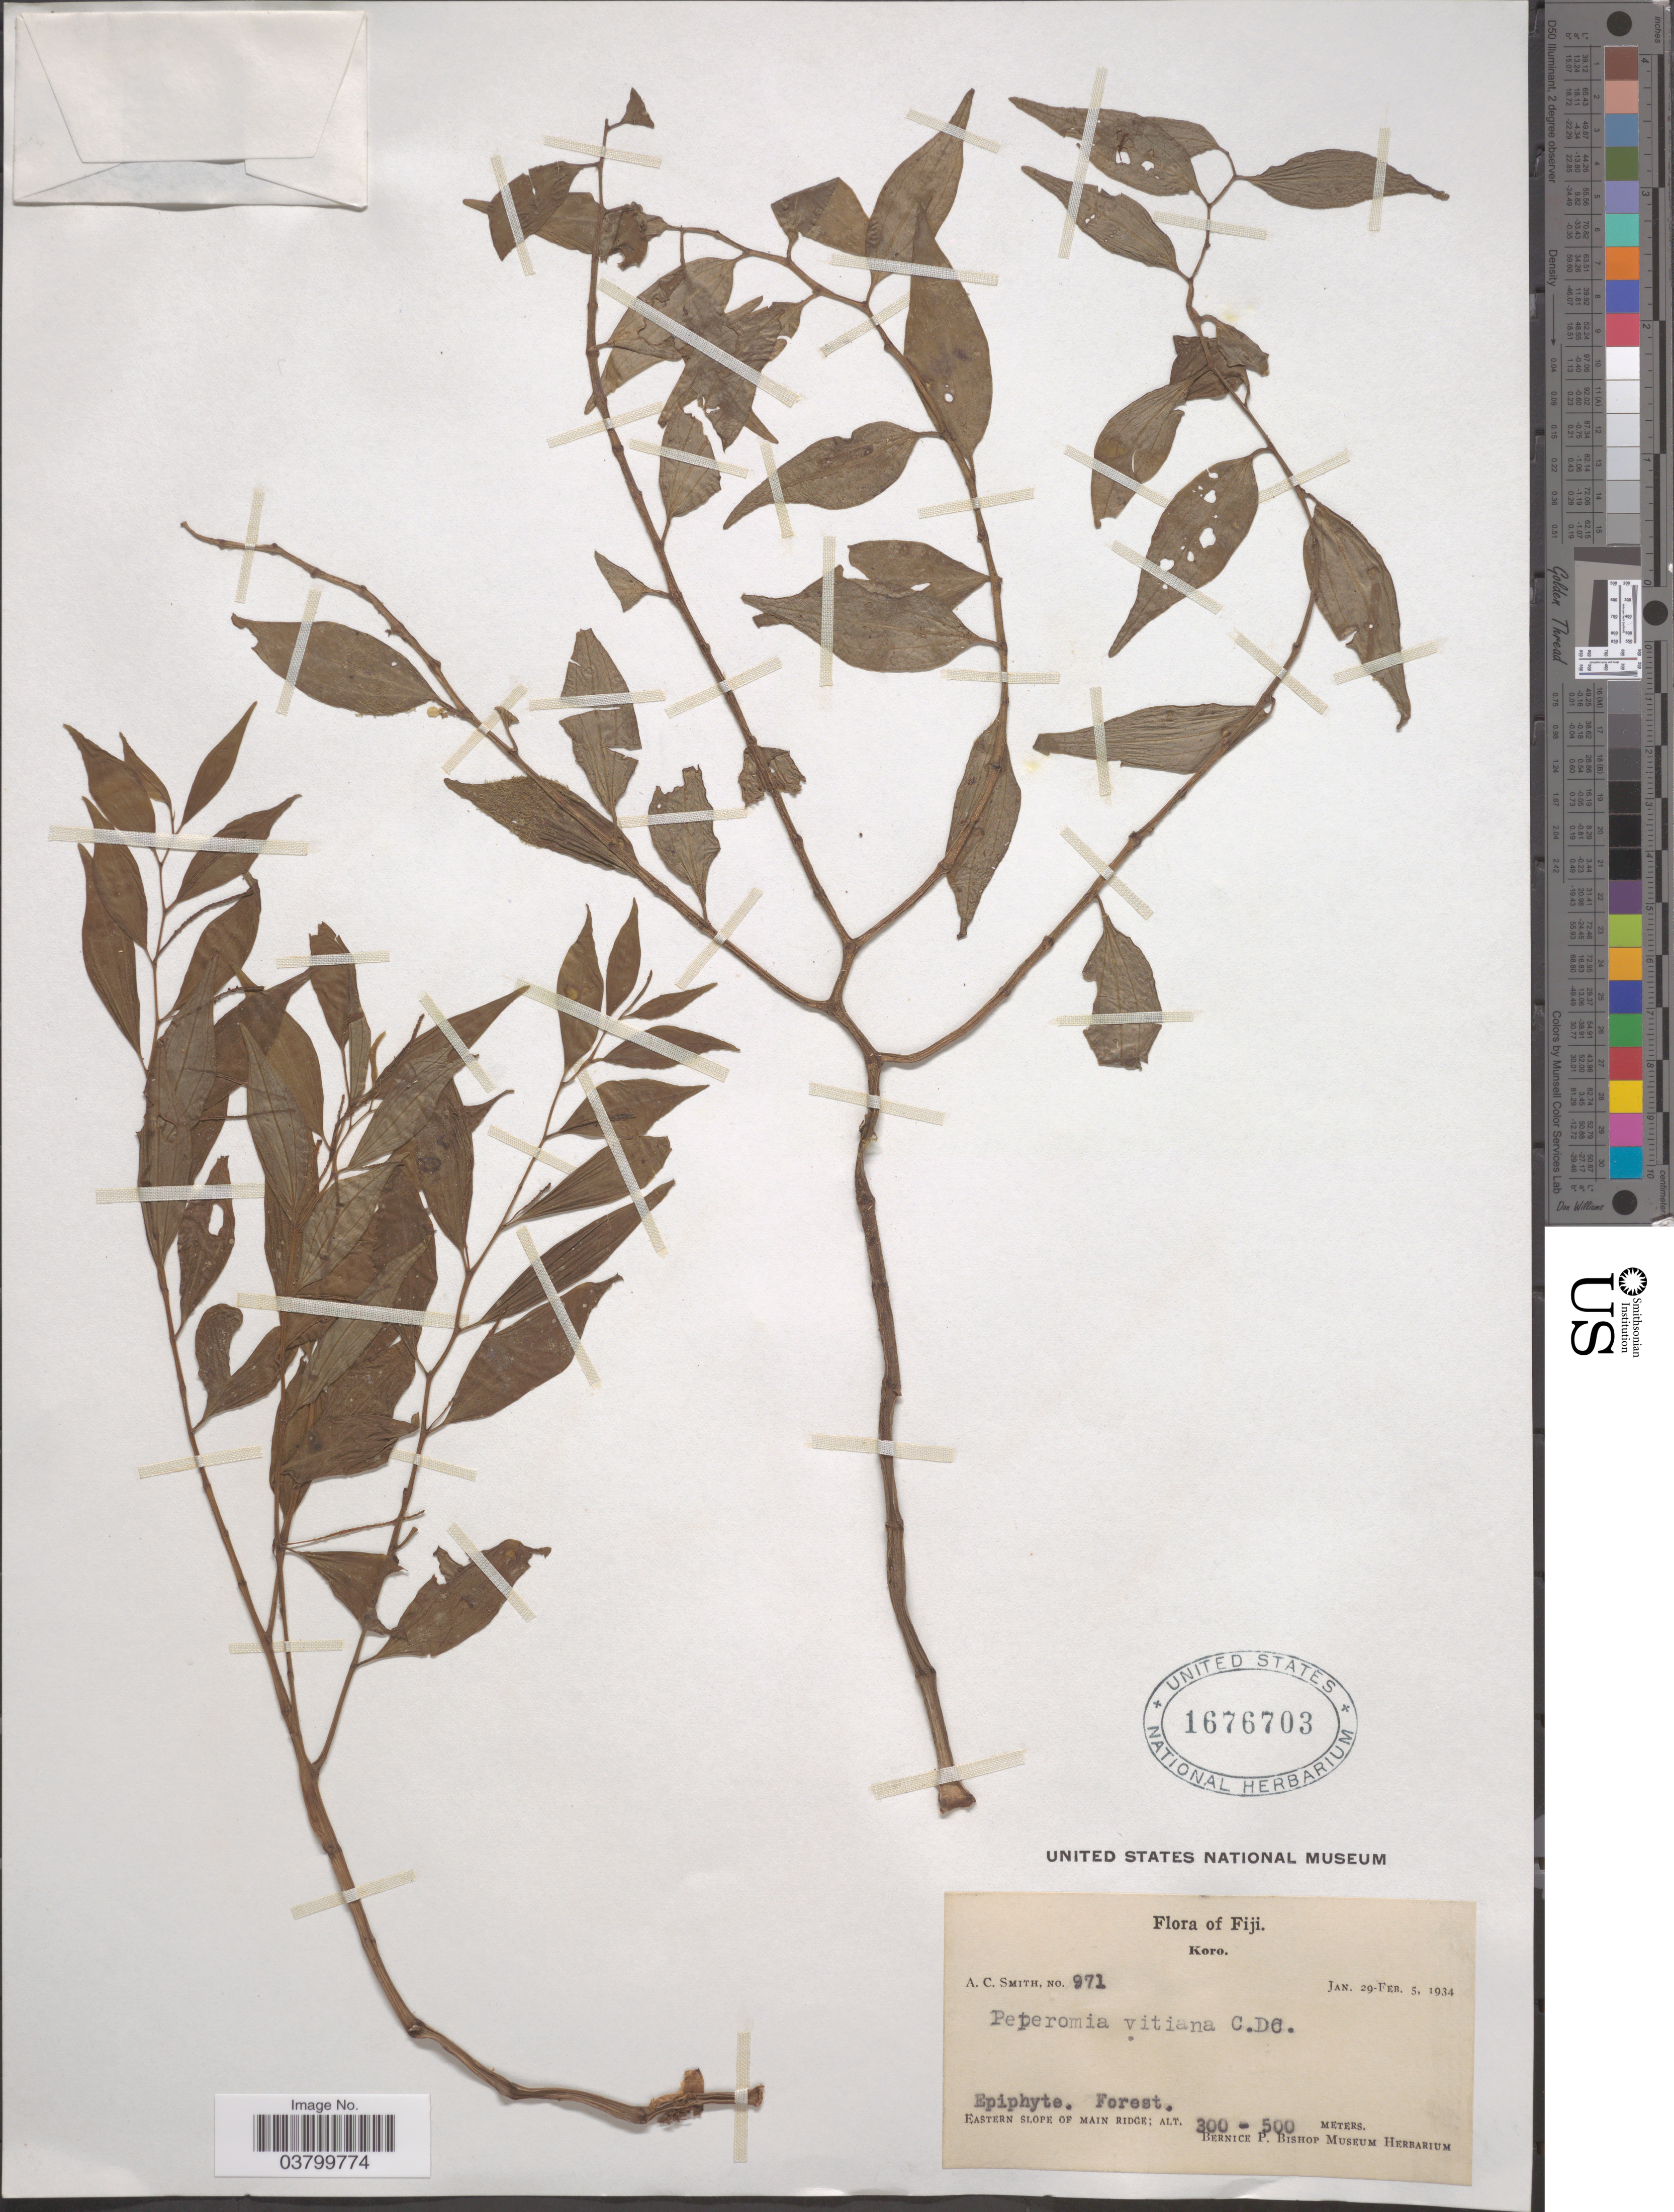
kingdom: Plantae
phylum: Tracheophyta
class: Magnoliopsida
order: Piperales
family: Piperaceae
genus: Peperomia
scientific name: Peperomia vitiana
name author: C. DC.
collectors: A. C. Smith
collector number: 971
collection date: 1934-01-29/1934-02-05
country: Fiji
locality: Koro. Eastern slope of Main Ridge.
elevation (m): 300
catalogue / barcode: US 1676703